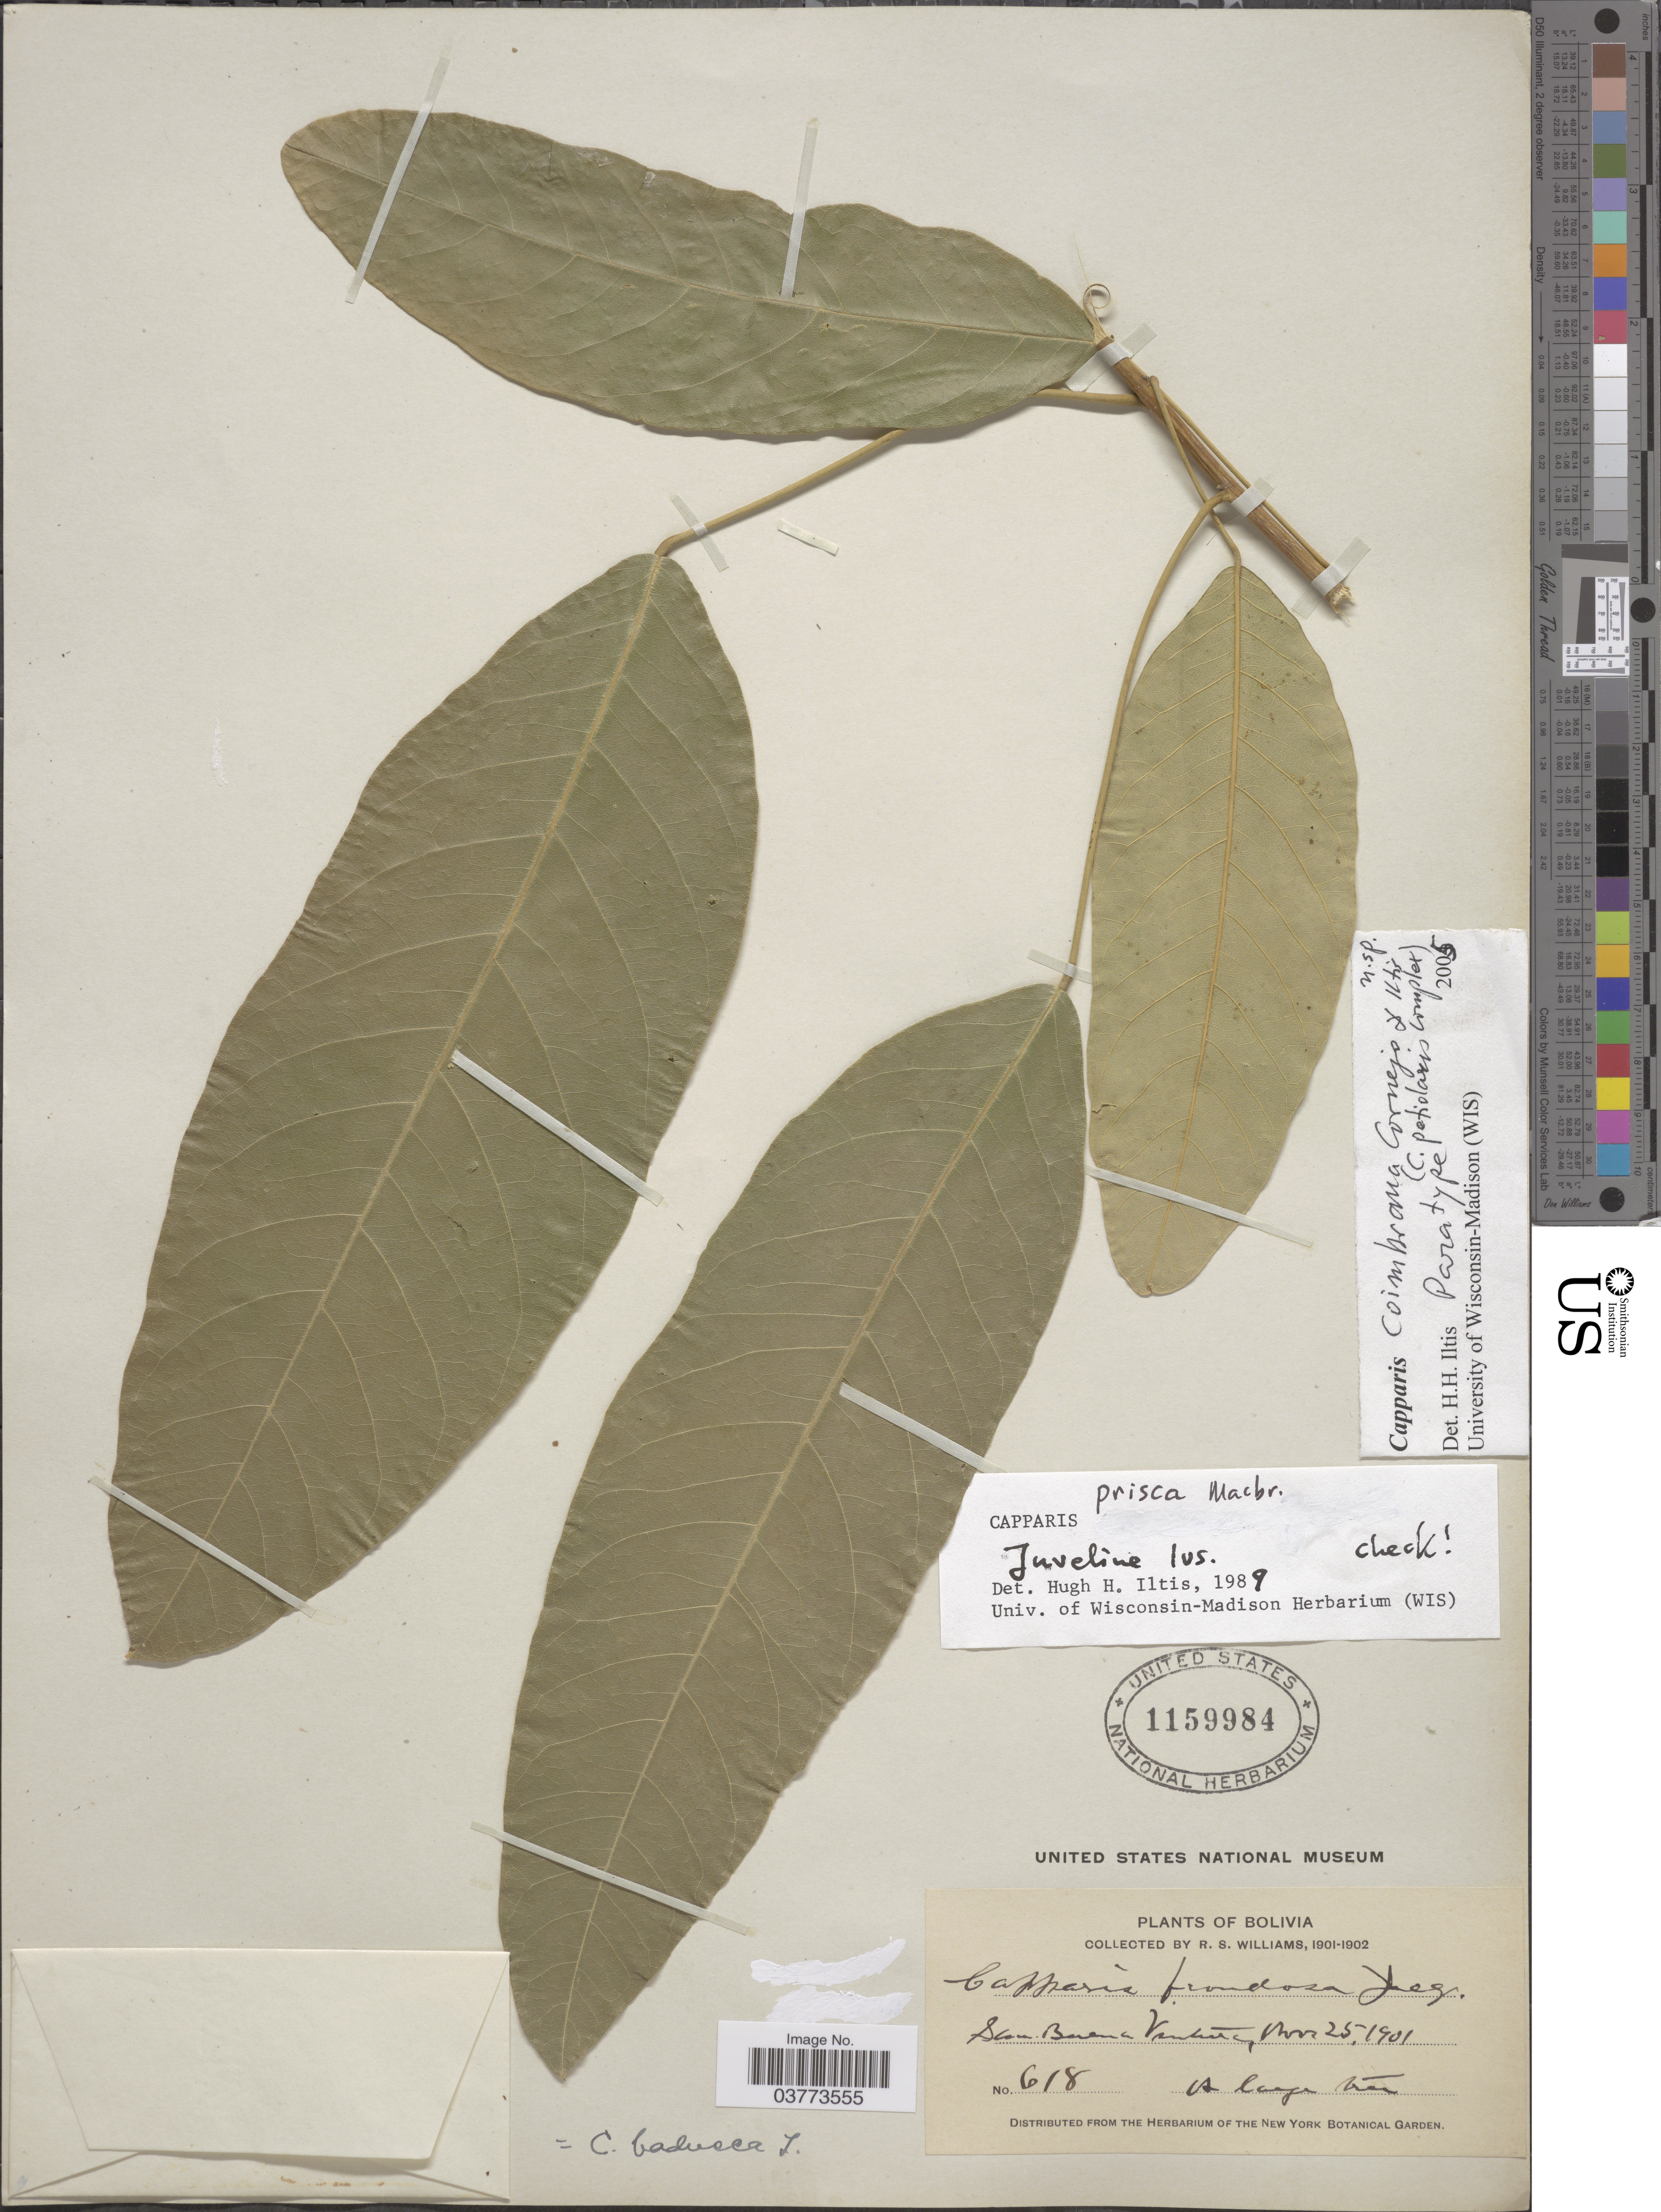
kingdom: Plantae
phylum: Tracheophyta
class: Magnoliopsida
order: Brassicales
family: Capparaceae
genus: Capparidastrum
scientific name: Capparidastrum coimbranum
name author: (Cornejo & Iltis) Cornejo & Iltis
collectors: R. S. Williams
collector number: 618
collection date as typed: Nov. 25, 1901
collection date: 1901-11-25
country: Bolivia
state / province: La Paz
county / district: Iturralde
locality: San Buena Ventura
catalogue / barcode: US 1159984